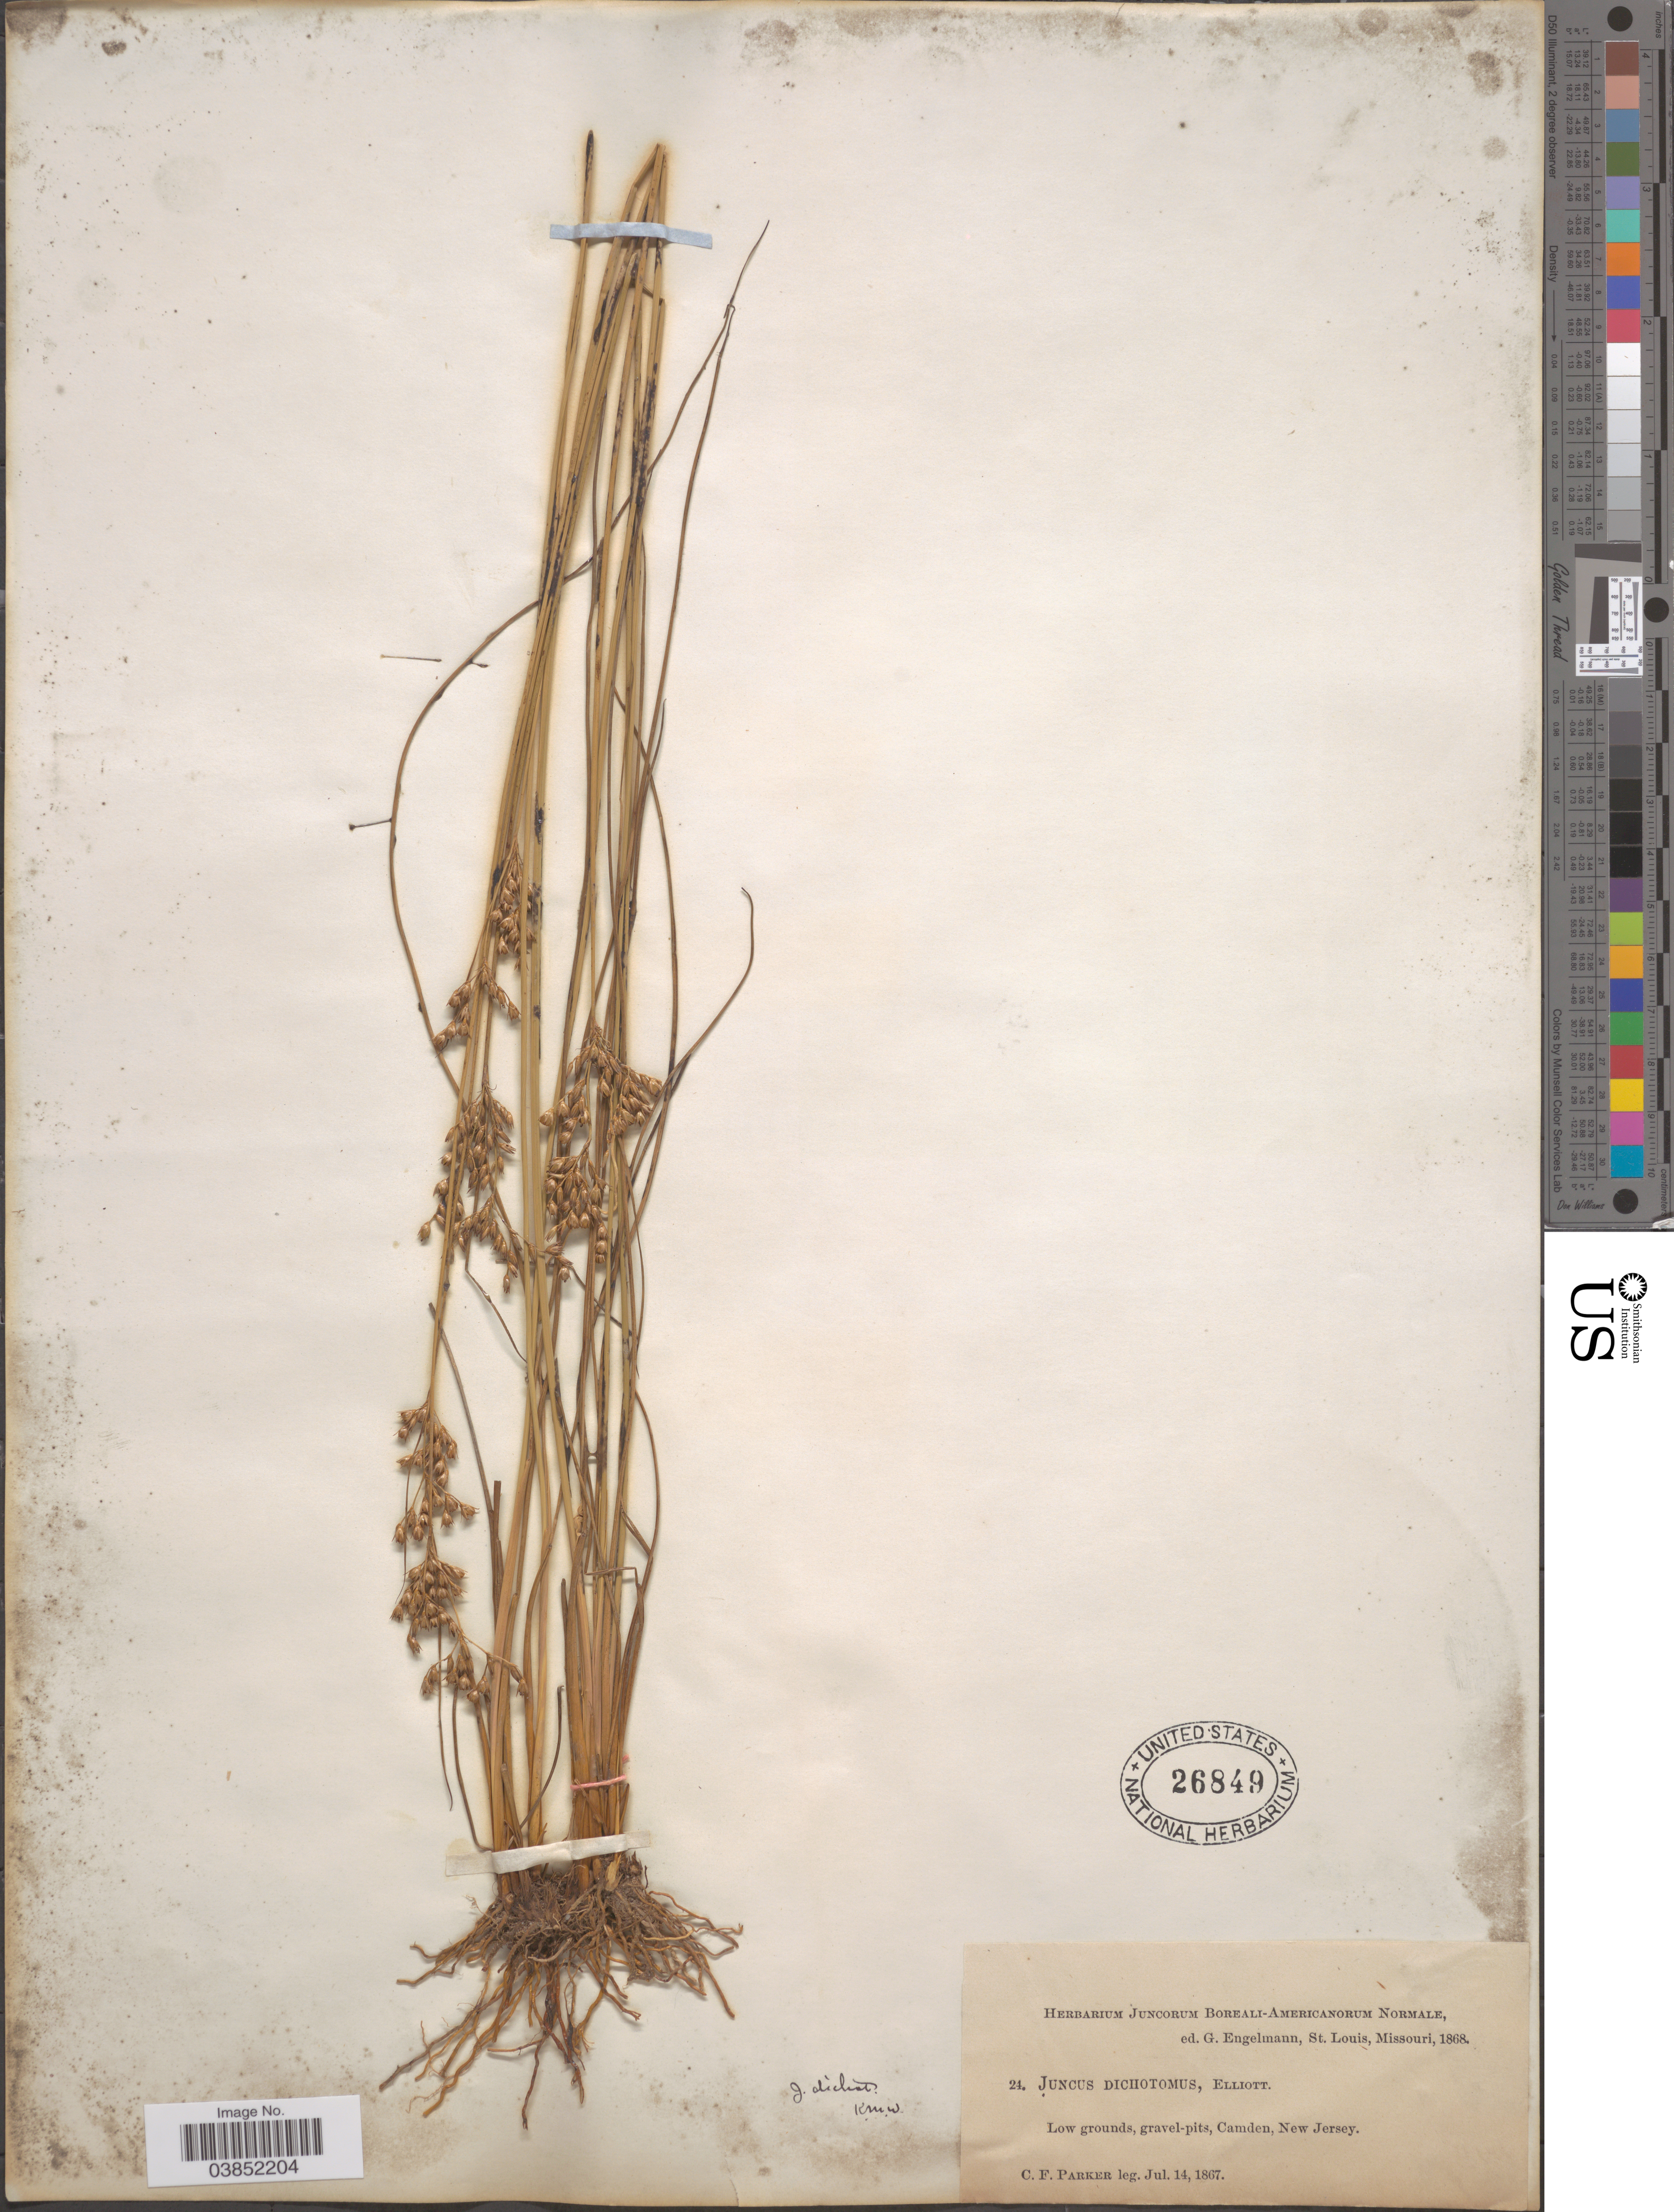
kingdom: Plantae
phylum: Tracheophyta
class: Liliopsida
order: Poales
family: Juncaceae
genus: Juncus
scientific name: Juncus dichotomus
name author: Elliott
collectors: C. F. Parker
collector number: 24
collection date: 1867-07-14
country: United States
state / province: New Jersey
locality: Low grounds, gravel-pits, Camden.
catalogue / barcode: US 26849